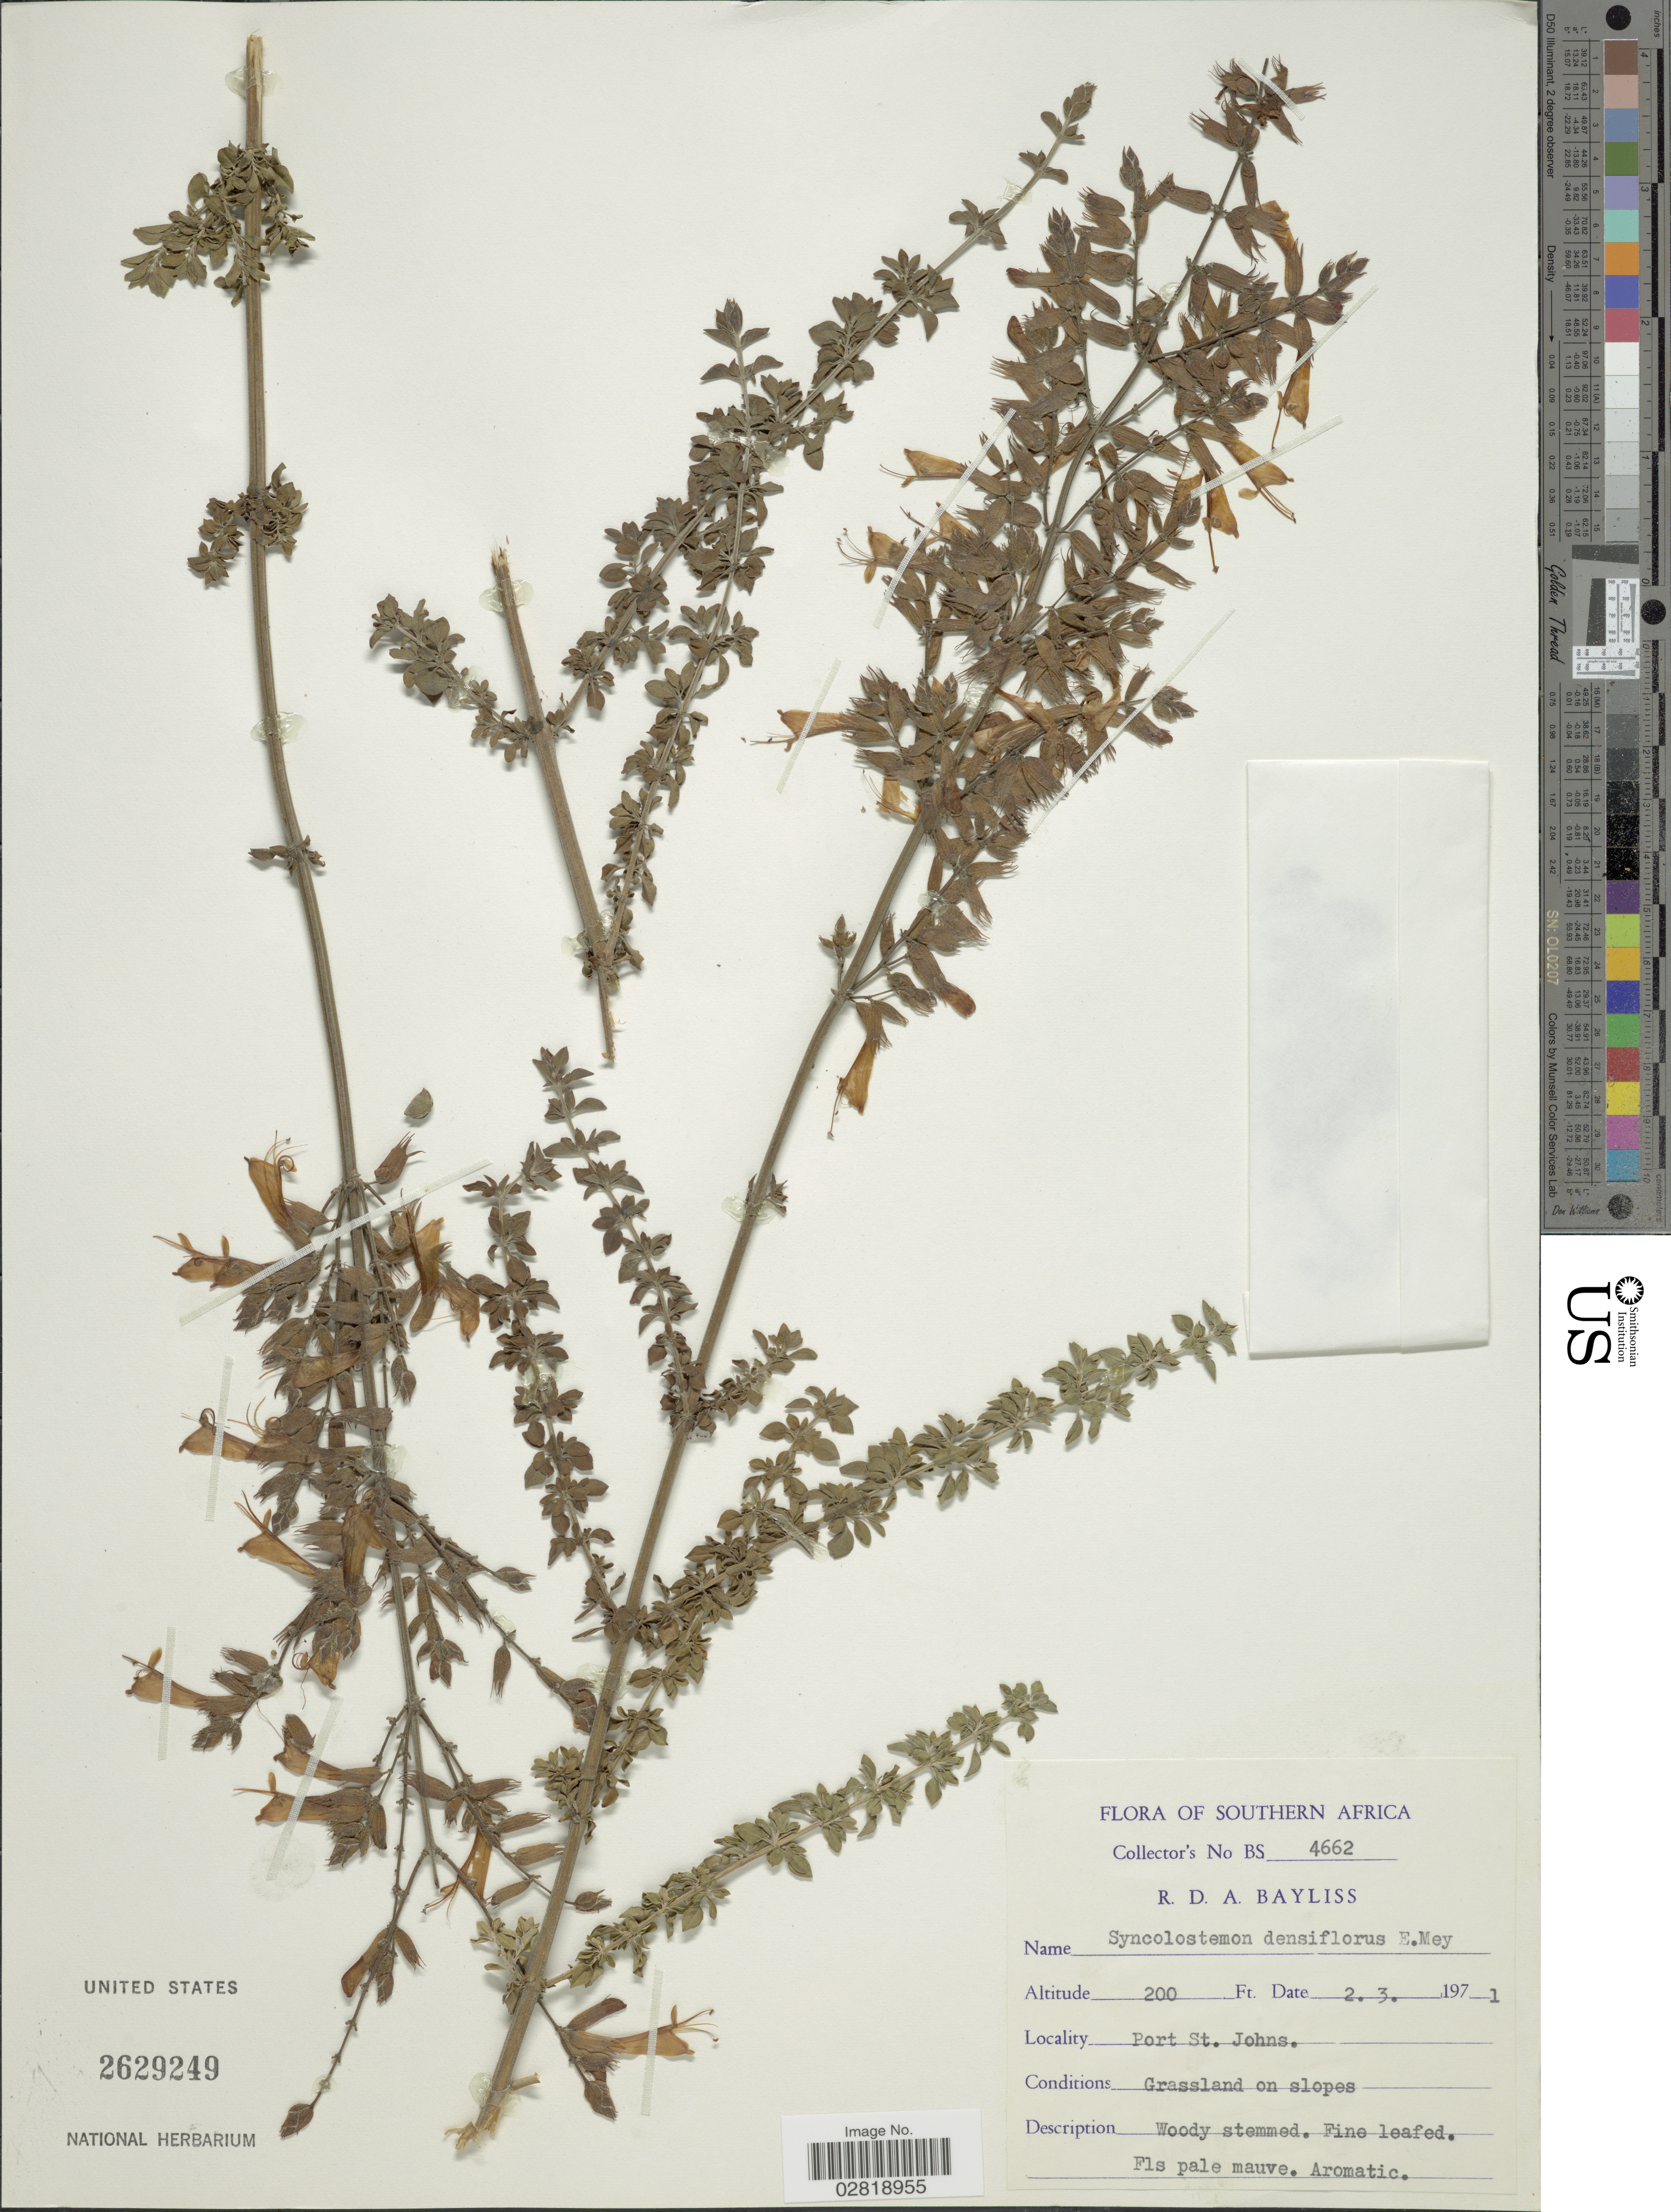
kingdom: Plantae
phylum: Tracheophyta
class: Magnoliopsida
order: Lamiales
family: Lamiaceae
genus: Syncolostemon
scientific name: Syncolostemon densiflorus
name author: Benth.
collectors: R. Bayliss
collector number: BS4662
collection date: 1971-03-02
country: South Africa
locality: Southern Africa. Port St. Johns.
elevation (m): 61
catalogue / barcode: US 2629249